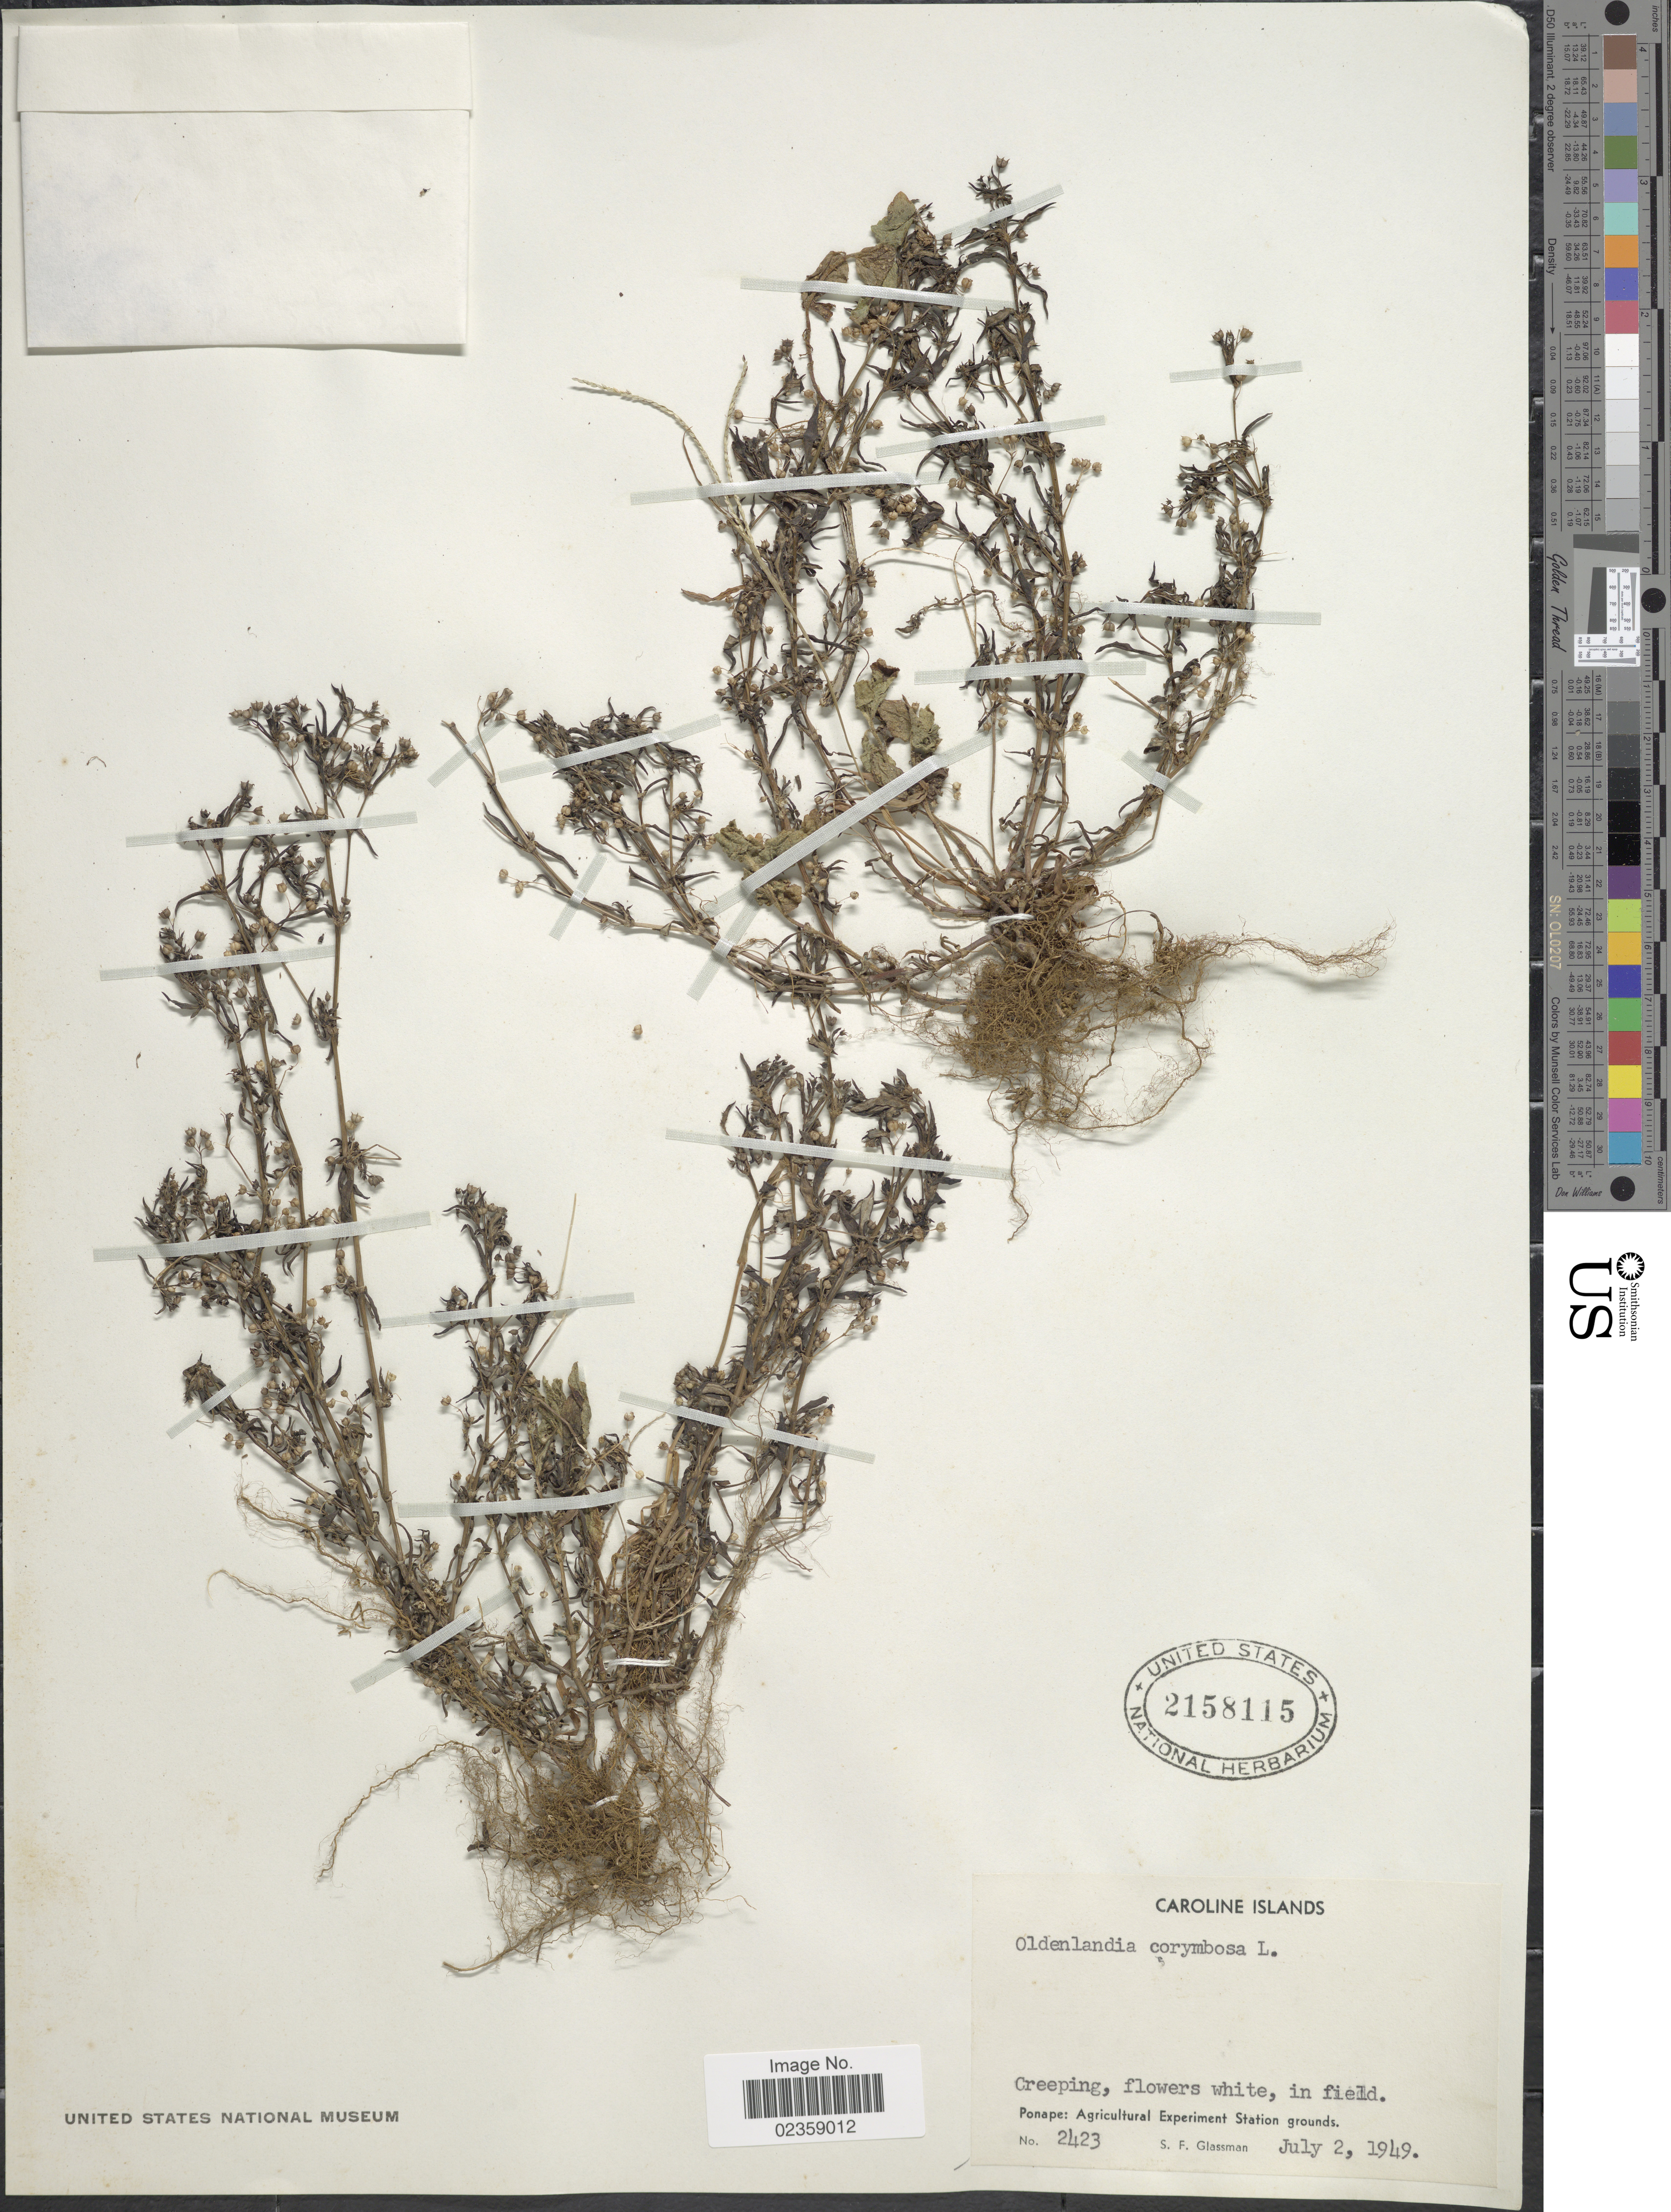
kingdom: Plantae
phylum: Tracheophyta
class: Magnoliopsida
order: Gentianales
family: Rubiaceae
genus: Oldenlandia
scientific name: Oldenlandia corymbosa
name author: L.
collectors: S. F. Glassman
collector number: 2423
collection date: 1949-07-02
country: Micronesia, Federated States of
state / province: Pohnpei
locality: Caroline Islands. Ponape: Agricultural Experiment Station grounds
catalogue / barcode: US 2158115